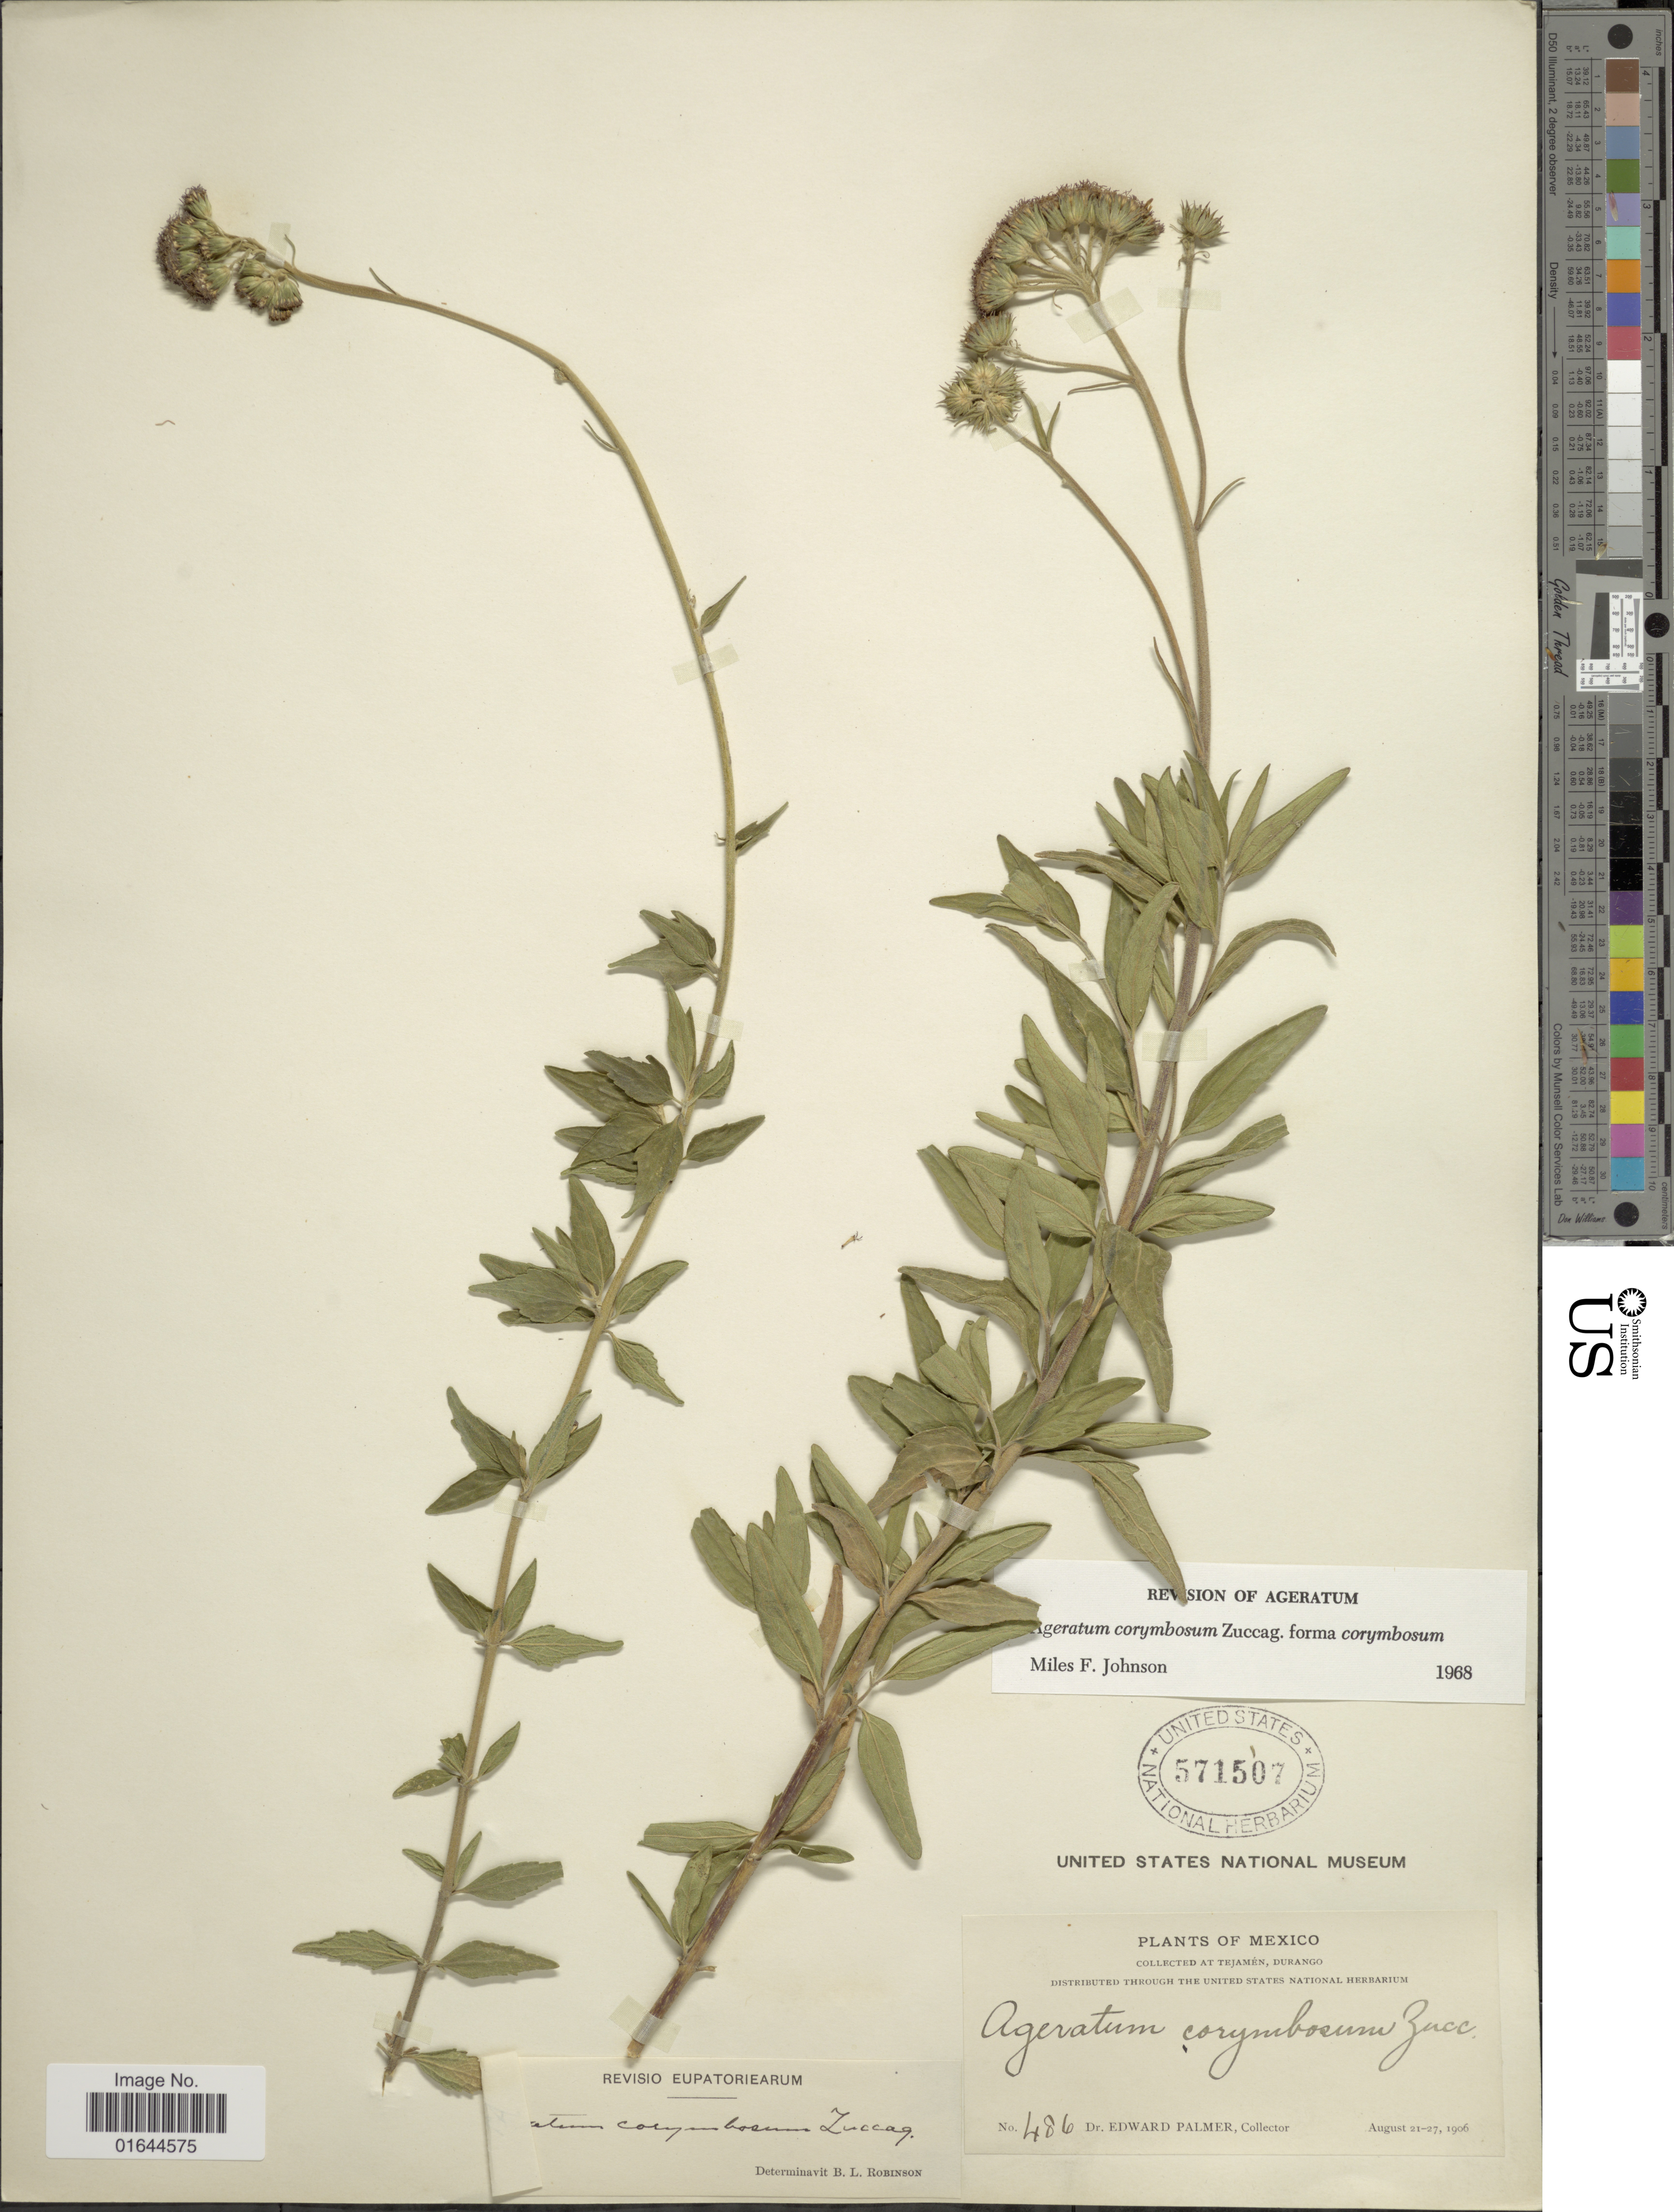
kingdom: Plantae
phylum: Tracheophyta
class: Magnoliopsida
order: Asterales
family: Asteraceae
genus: Ageratum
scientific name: Ageratum corymbosum f. corymbosum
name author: Zuccagni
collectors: E. Palmer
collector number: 486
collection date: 1906-08-21/1906-08-27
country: Mexico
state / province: Durango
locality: Mexico. Tejamen, Durango.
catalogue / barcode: US 571507